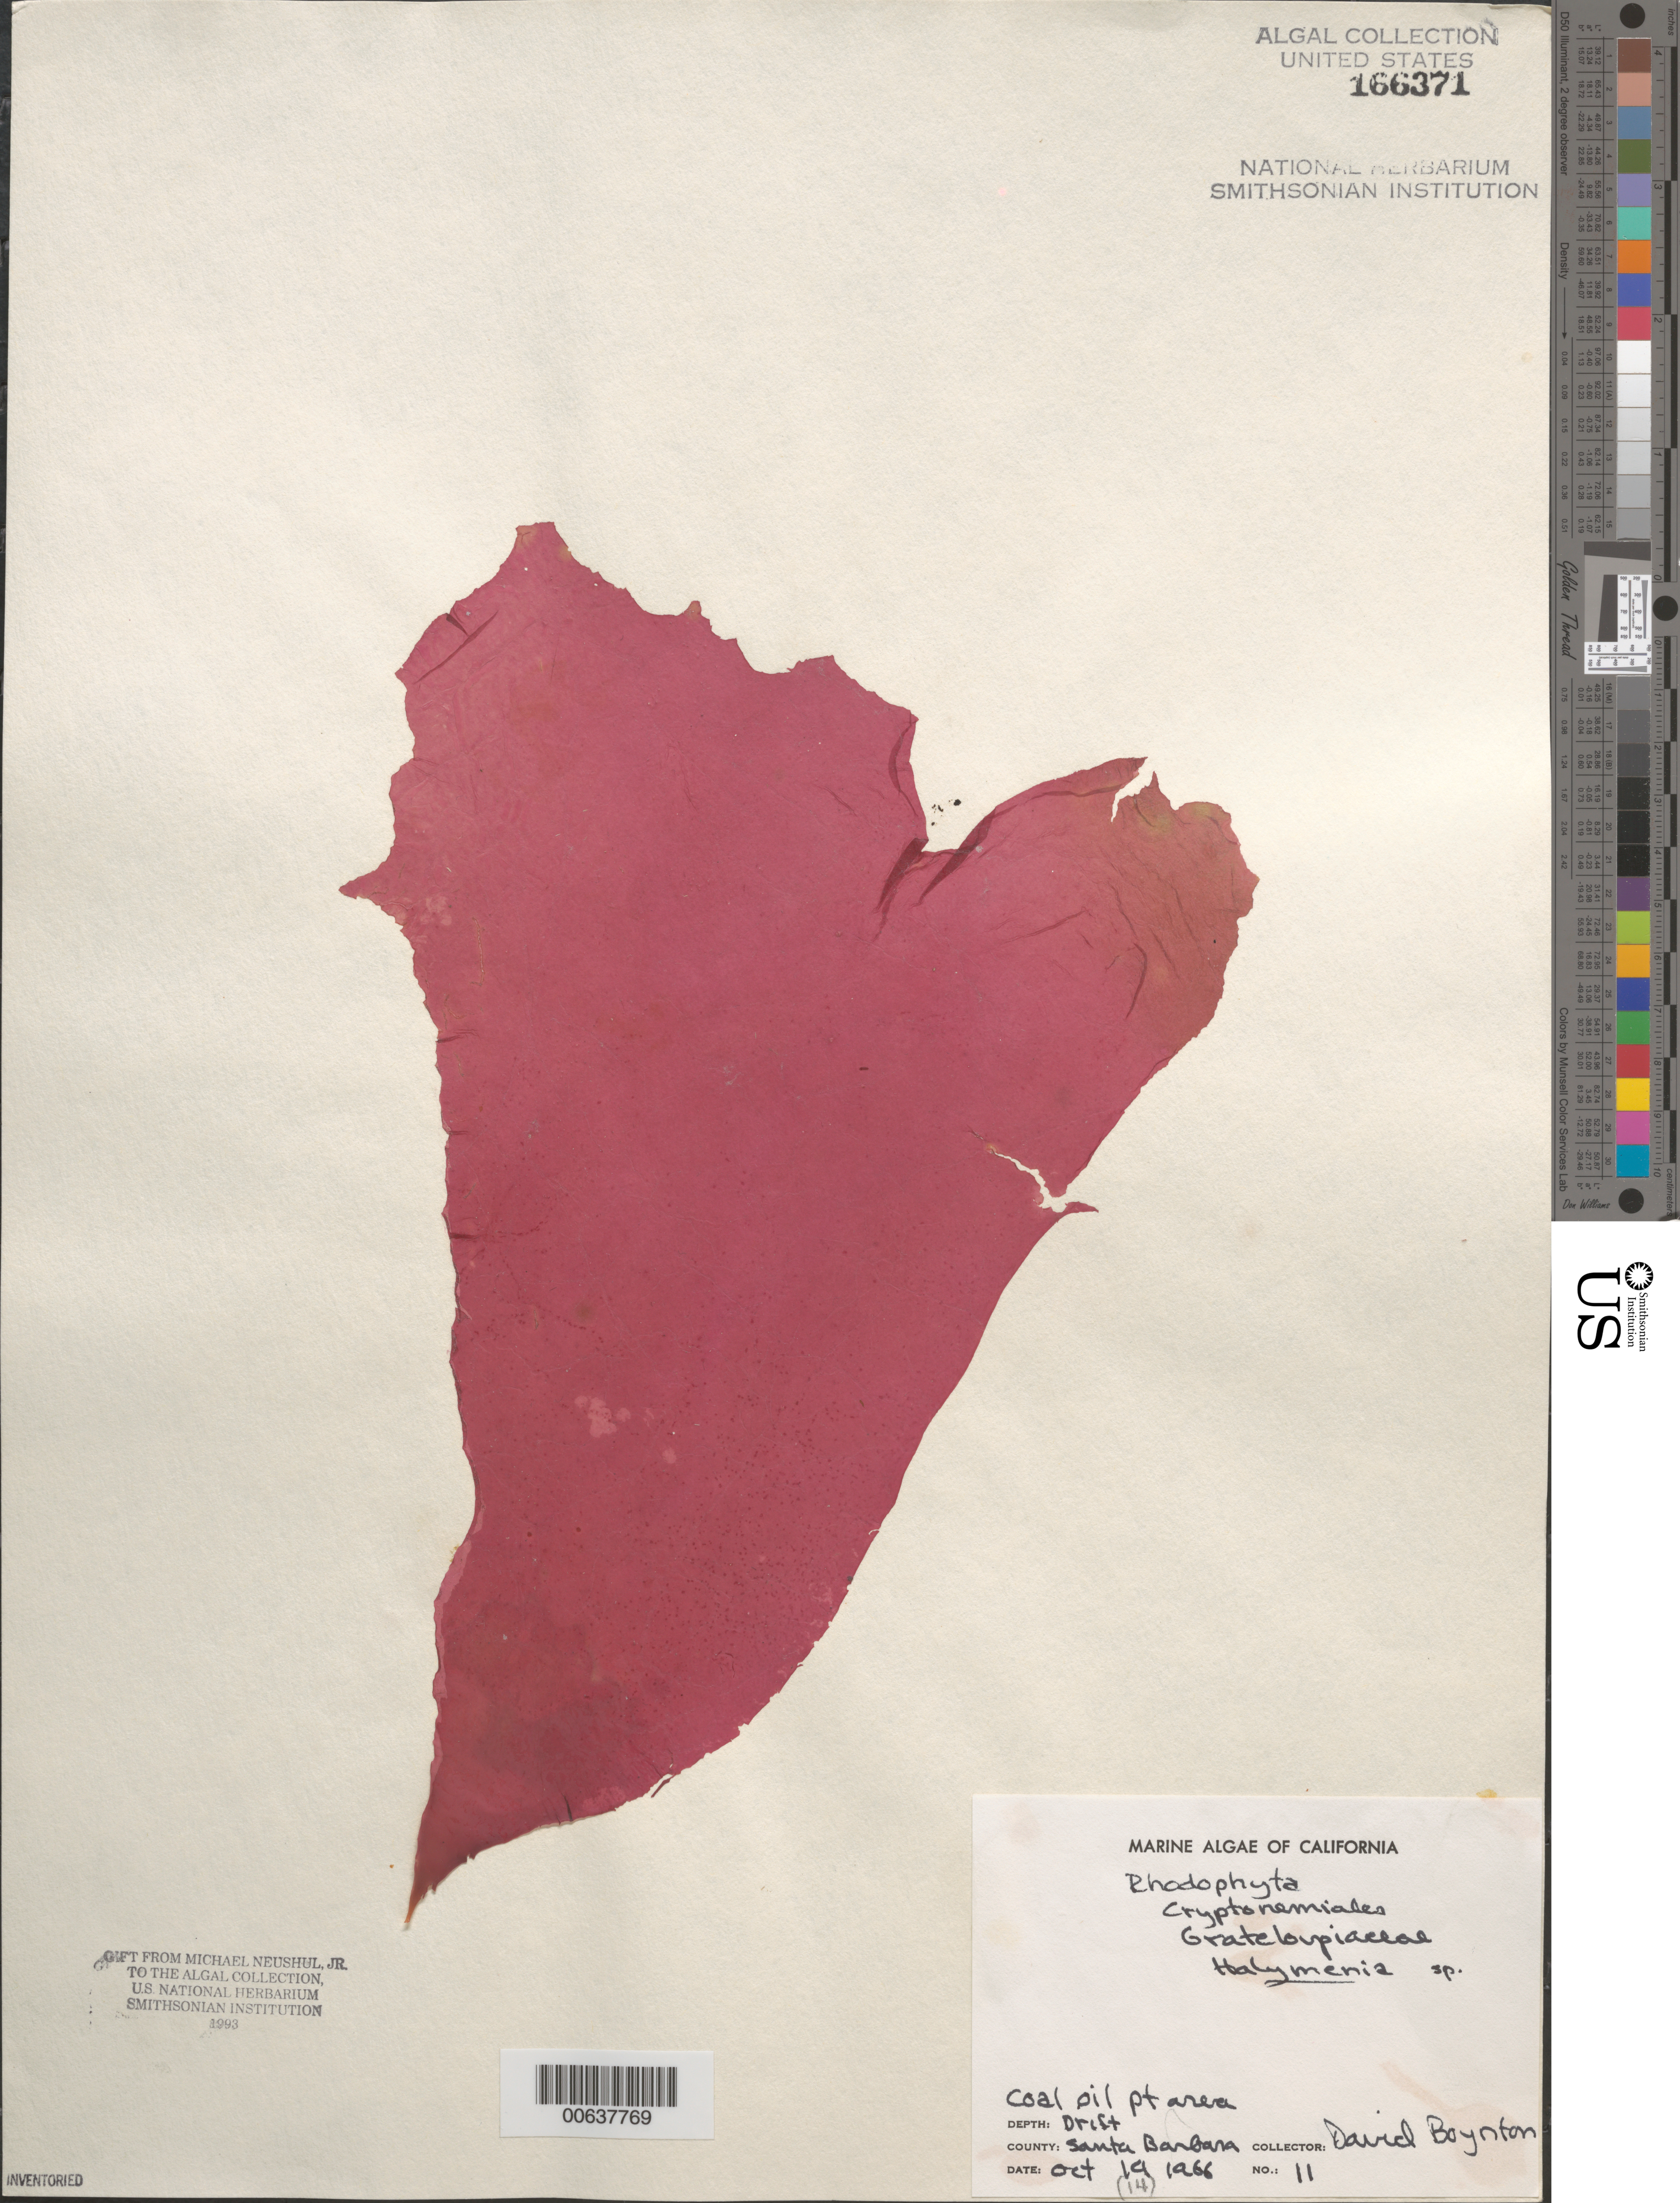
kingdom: Plantae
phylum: Rhodophyta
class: Florideophyceae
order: Halymeniales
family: Halymeniaceae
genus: Halymenia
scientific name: Halymenia sp.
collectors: D. Boynton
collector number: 11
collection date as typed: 14 Oct 1966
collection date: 1966-10-14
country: United States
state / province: California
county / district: Santa Barbara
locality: Coal Oil Point area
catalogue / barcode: US 166371